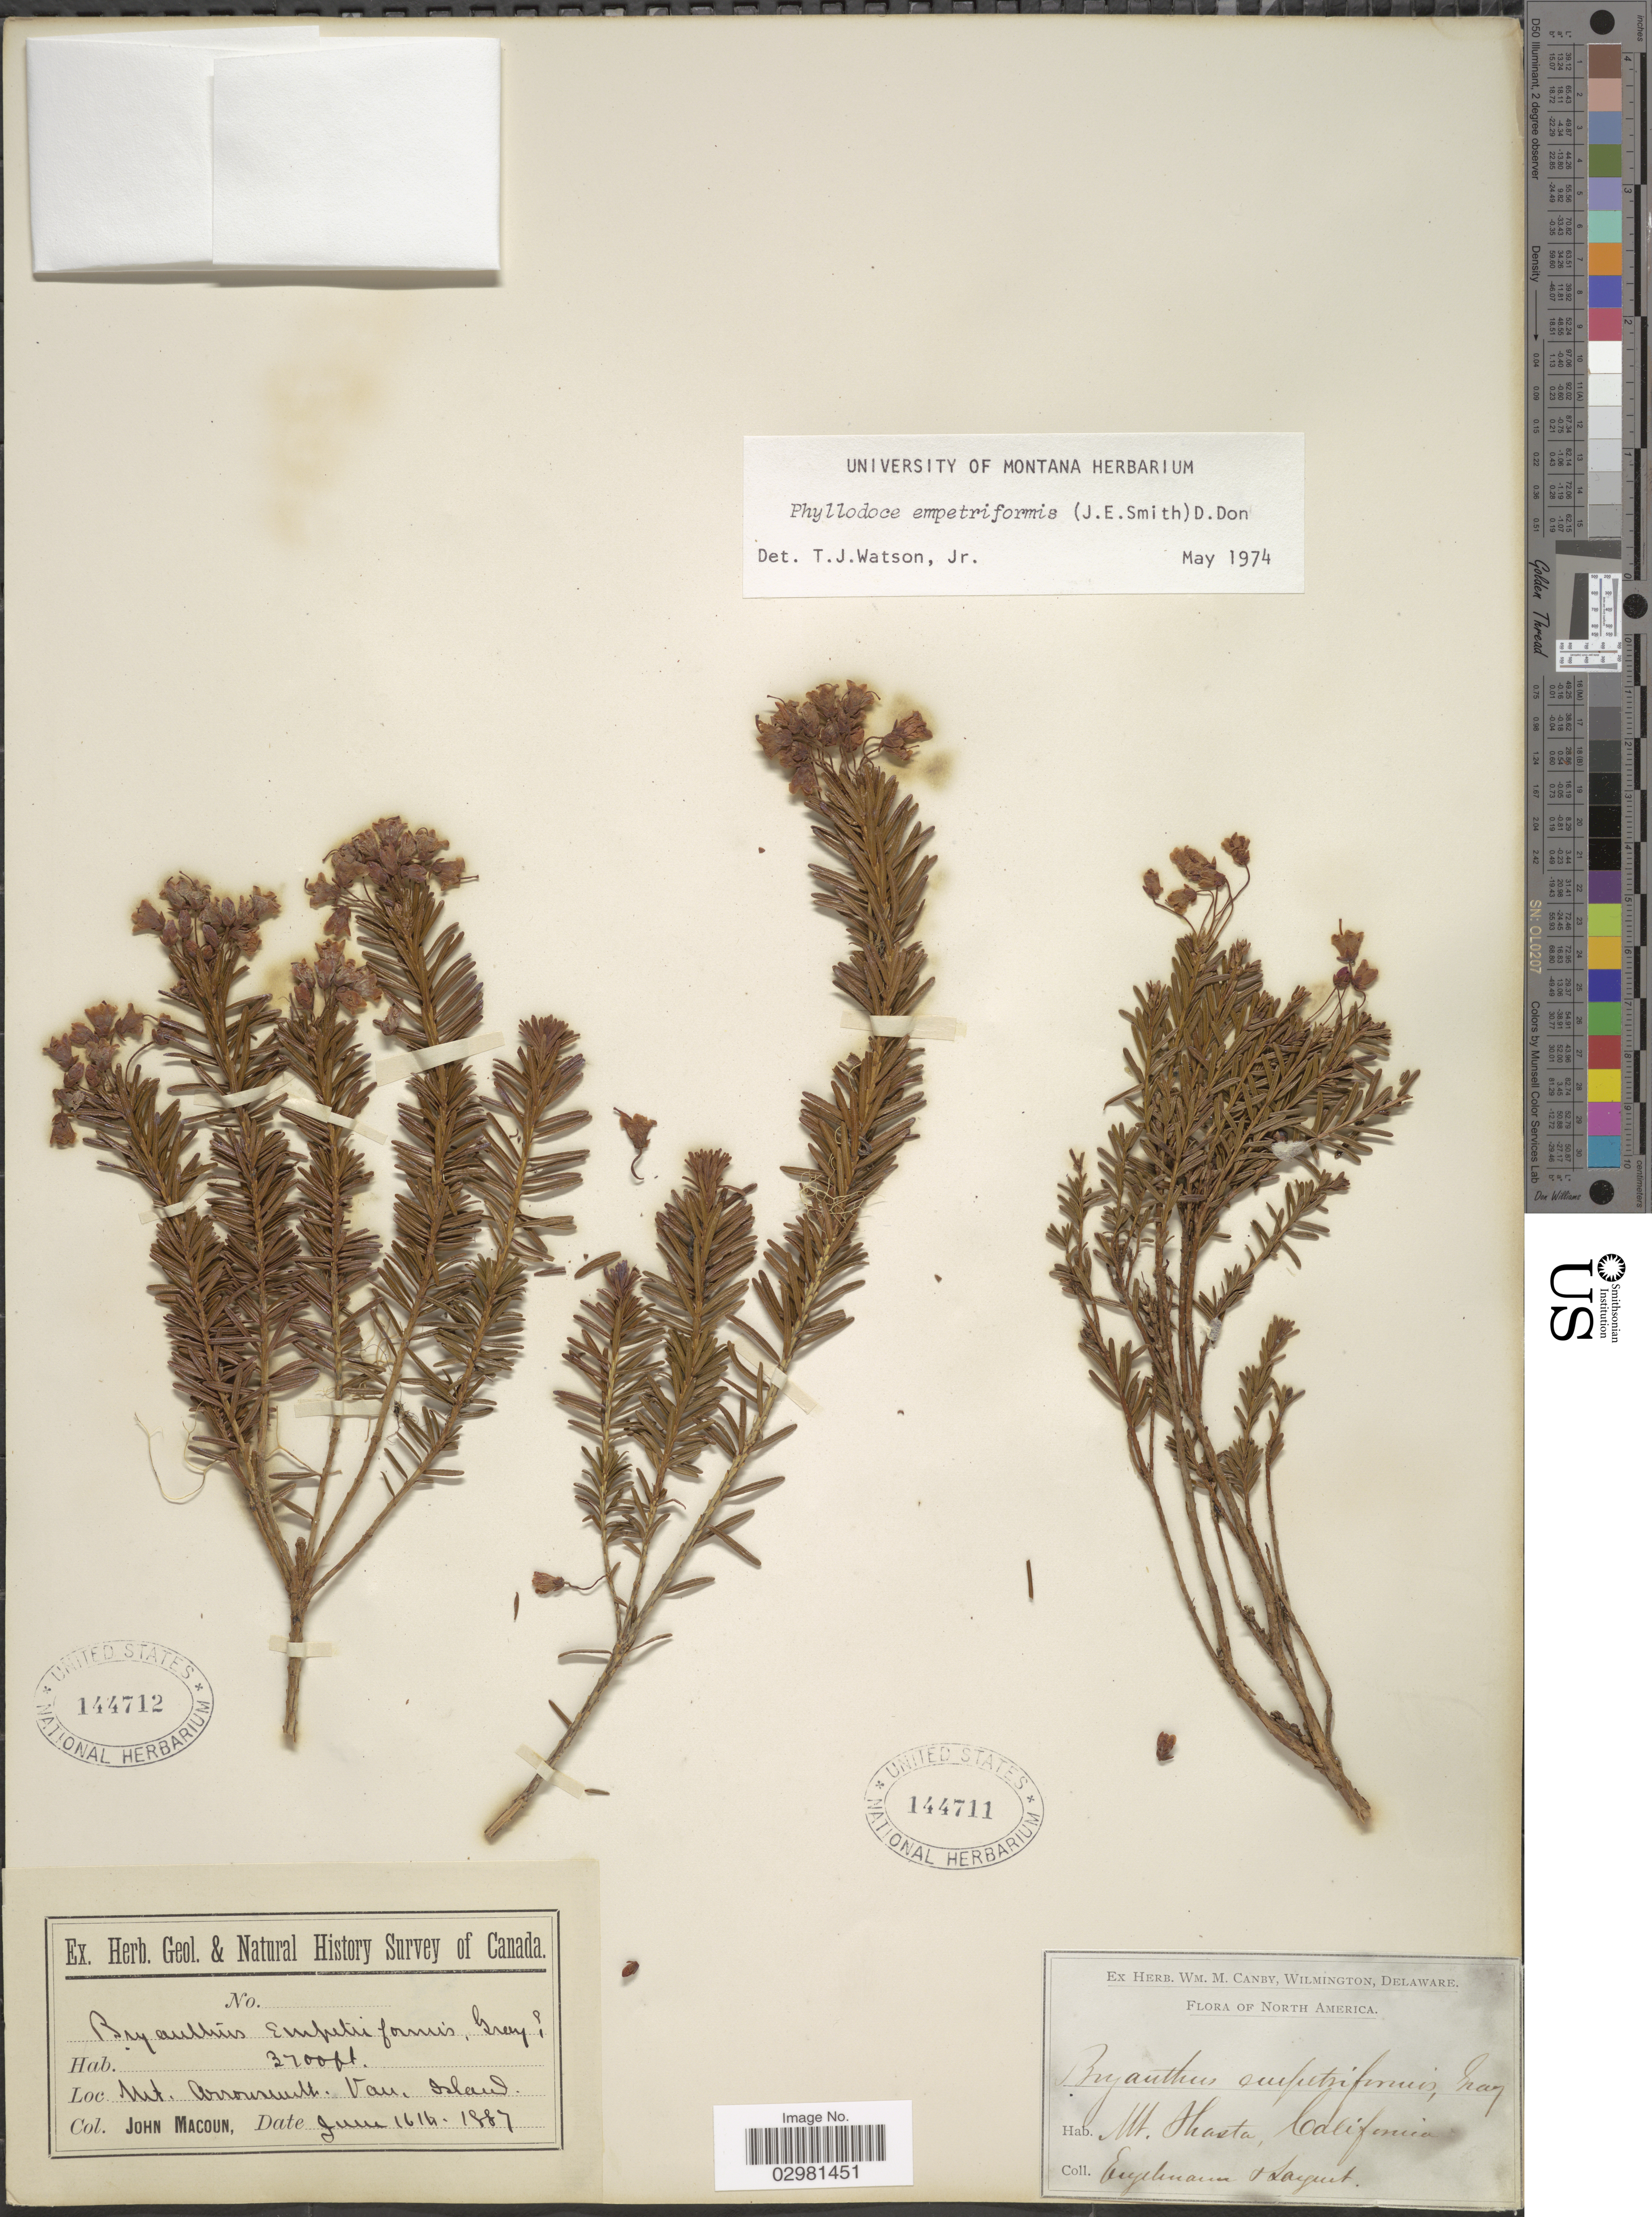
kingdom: Plantae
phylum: Tracheophyta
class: Magnoliopsida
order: Ericales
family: Ericaceae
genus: Phyllodoce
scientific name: Phyllodoce empetiformis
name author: (Small) D. Don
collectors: J. Macoun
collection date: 1887-06-16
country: Canada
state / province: British Columbia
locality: Mt. Arrowsmith, Van. Island.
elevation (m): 1128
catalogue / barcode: US 144712